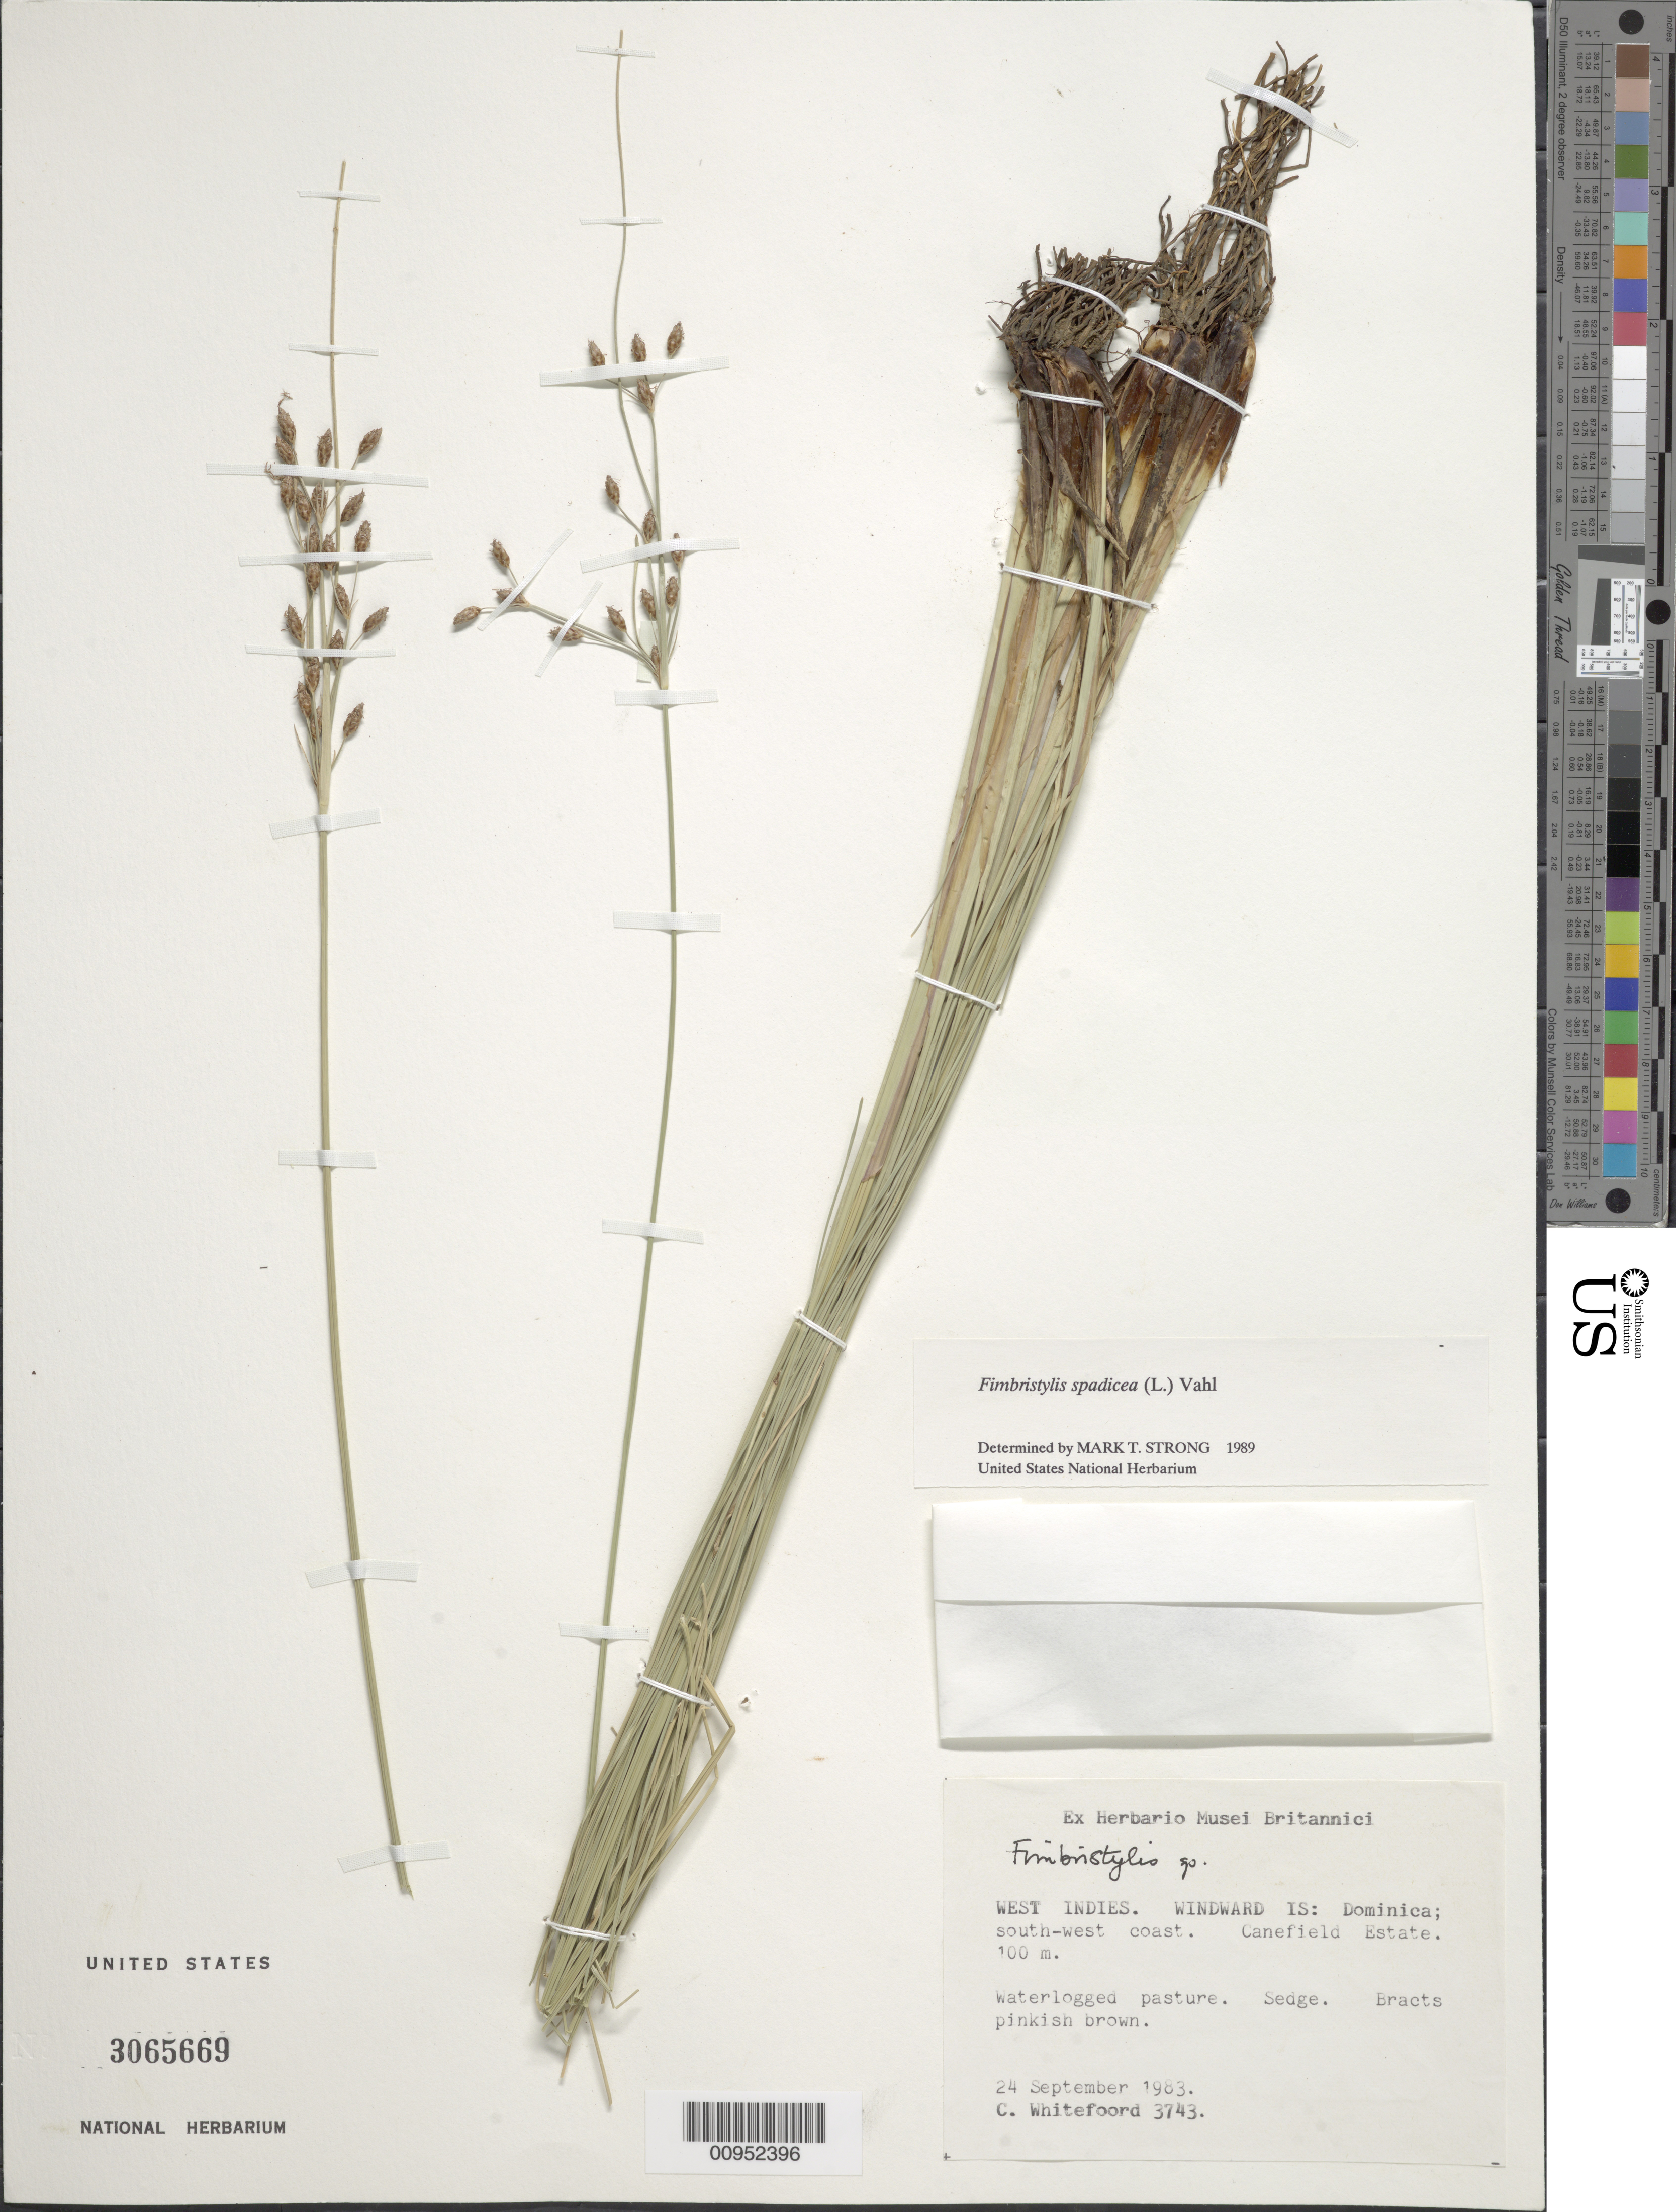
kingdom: Plantae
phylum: Tracheophyta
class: Liliopsida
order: Poales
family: Cyperaceae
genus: Fimbristylis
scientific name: Fimbristylis spadicea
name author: (L.) Vahl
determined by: Strong, M. T., (US), Smithsonian Institution - National Museum of Natural History (UNITED STATES)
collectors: C. Whitefoord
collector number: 3743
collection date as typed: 24 Sep 1983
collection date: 1983-09-24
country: Dominica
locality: Southwest coast, Canefield Estate, pasture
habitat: Waterlogged pasture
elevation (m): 100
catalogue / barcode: US 3065669